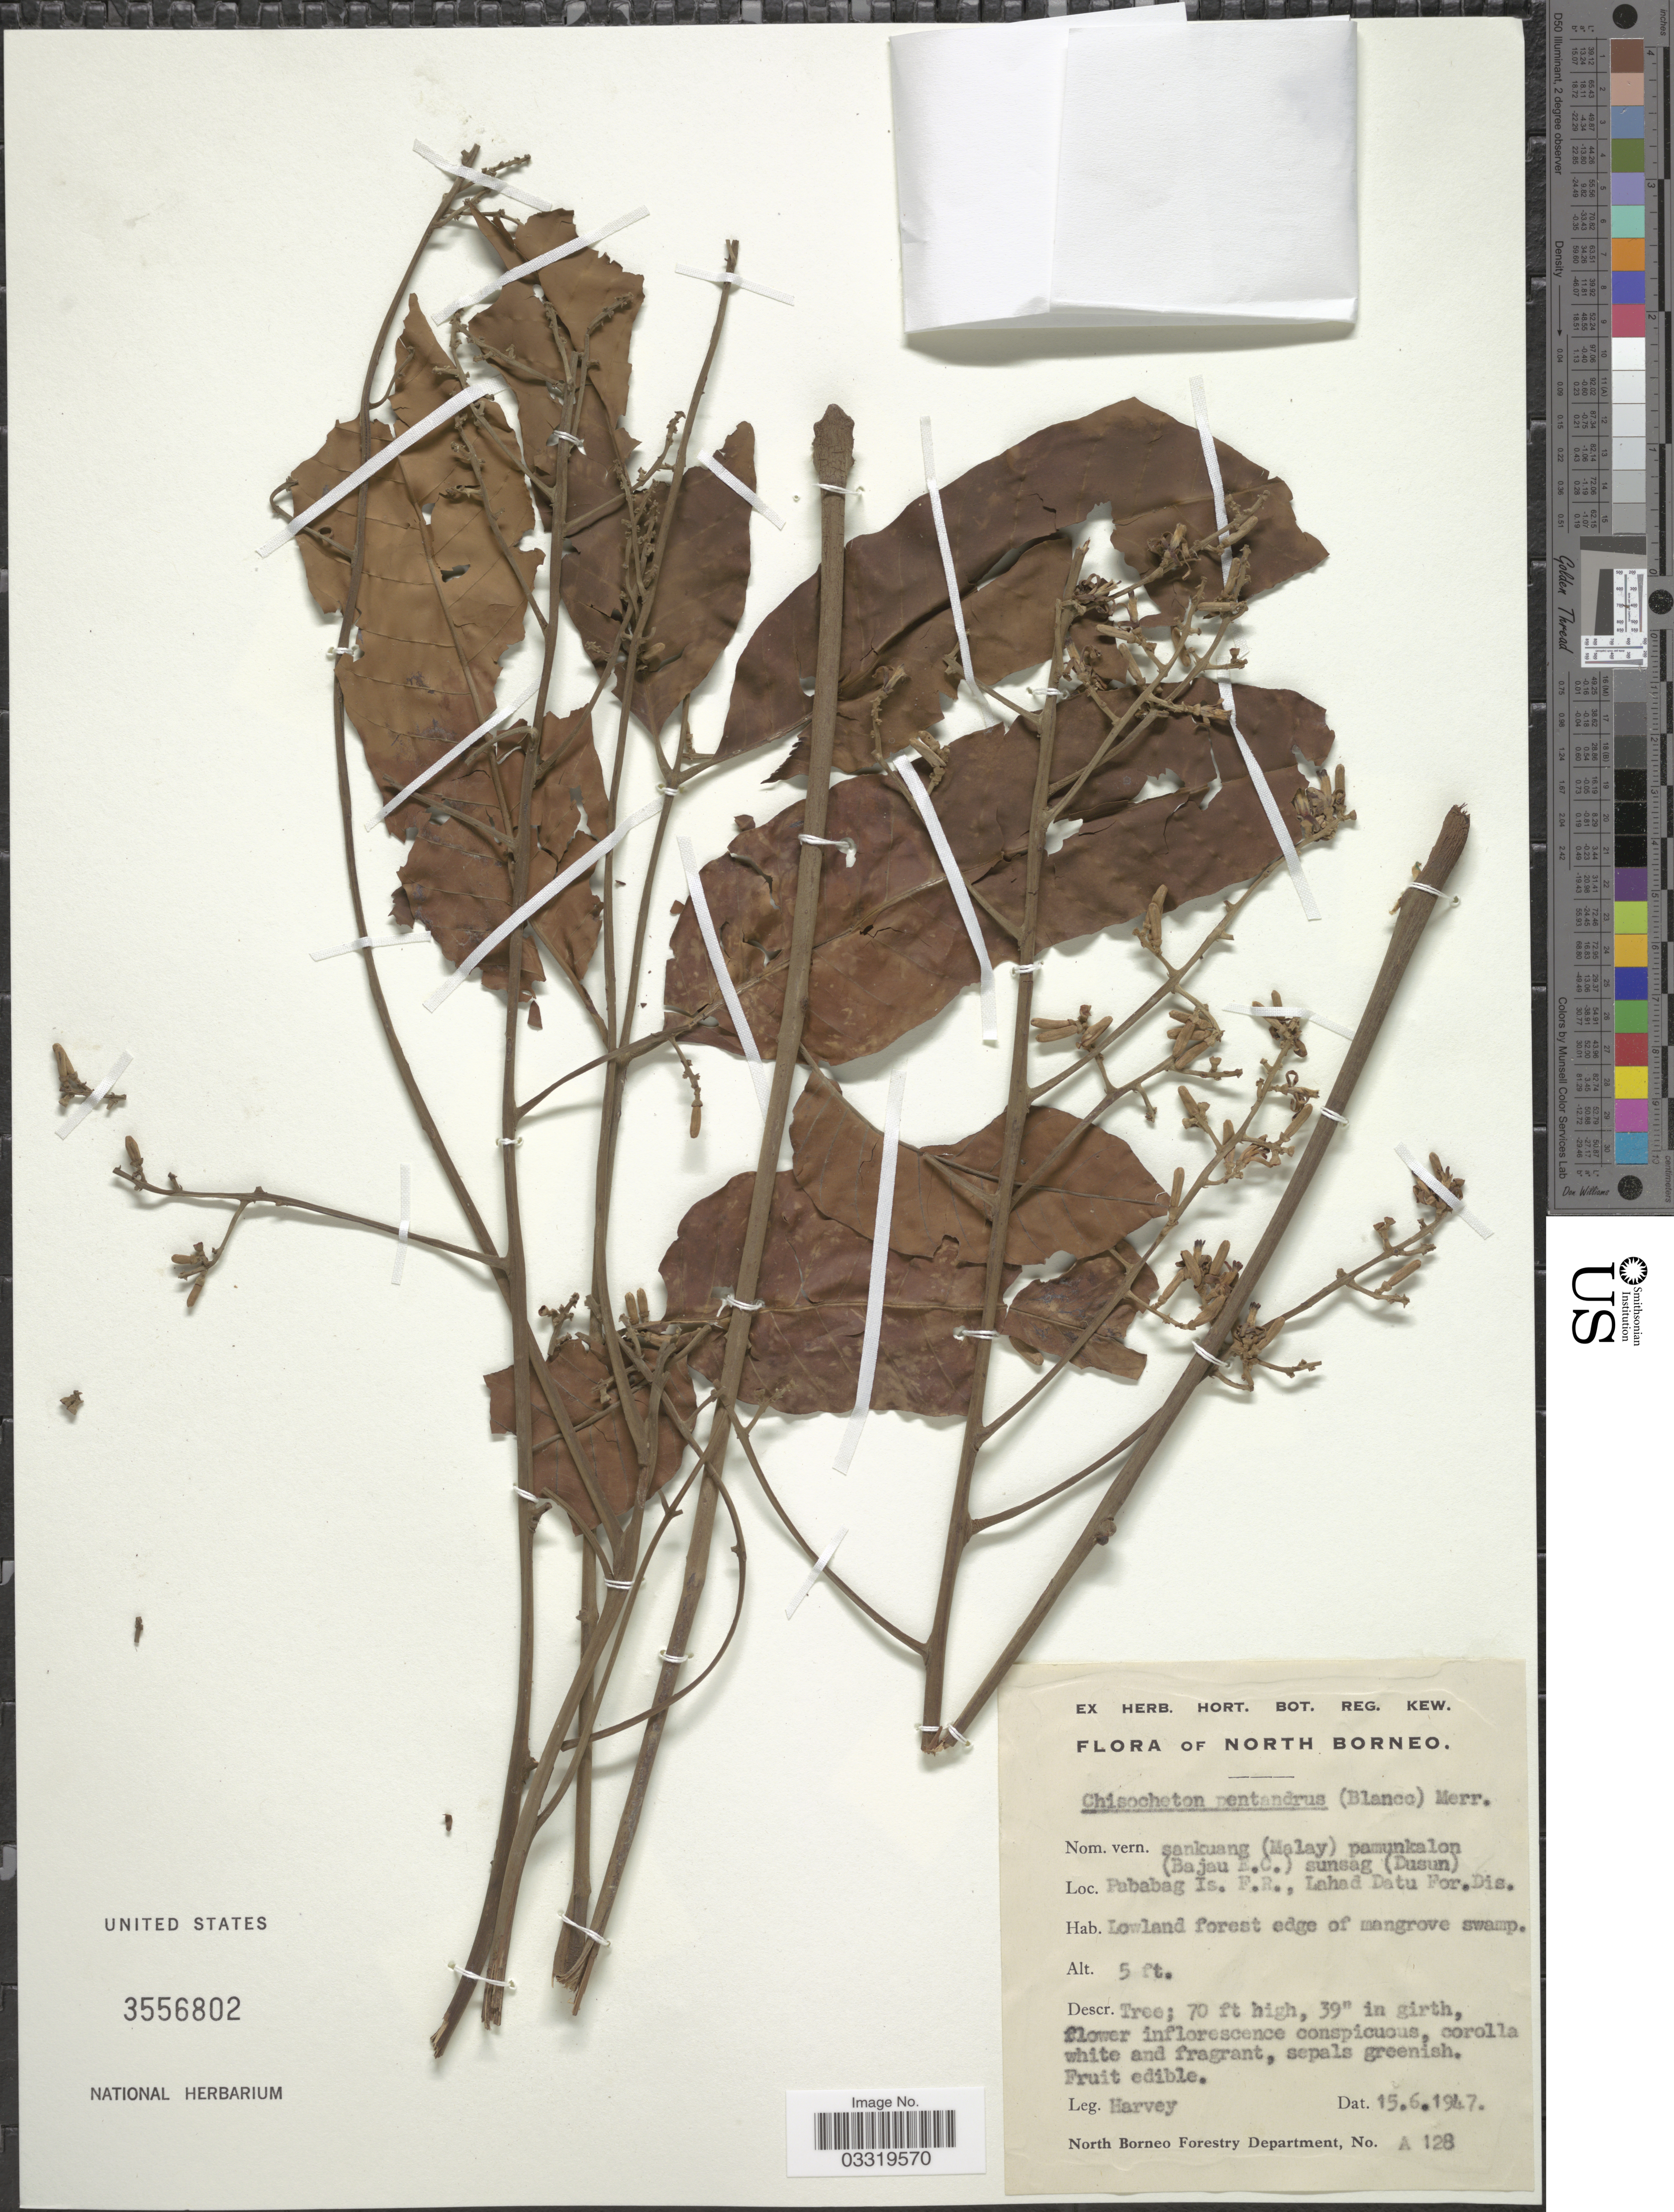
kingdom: Plantae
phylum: Tracheophyta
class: Magnoliopsida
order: Sapindales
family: Meliaceae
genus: Chisocheton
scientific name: Chisocheton pentandrus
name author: (Blanco) Merr.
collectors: -. Harvey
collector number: A128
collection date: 1947-06-15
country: Malaysia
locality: North Borneo. Pababag Is. F.R., Lahad Datu For. Dis.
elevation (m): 2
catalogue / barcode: US 3556802